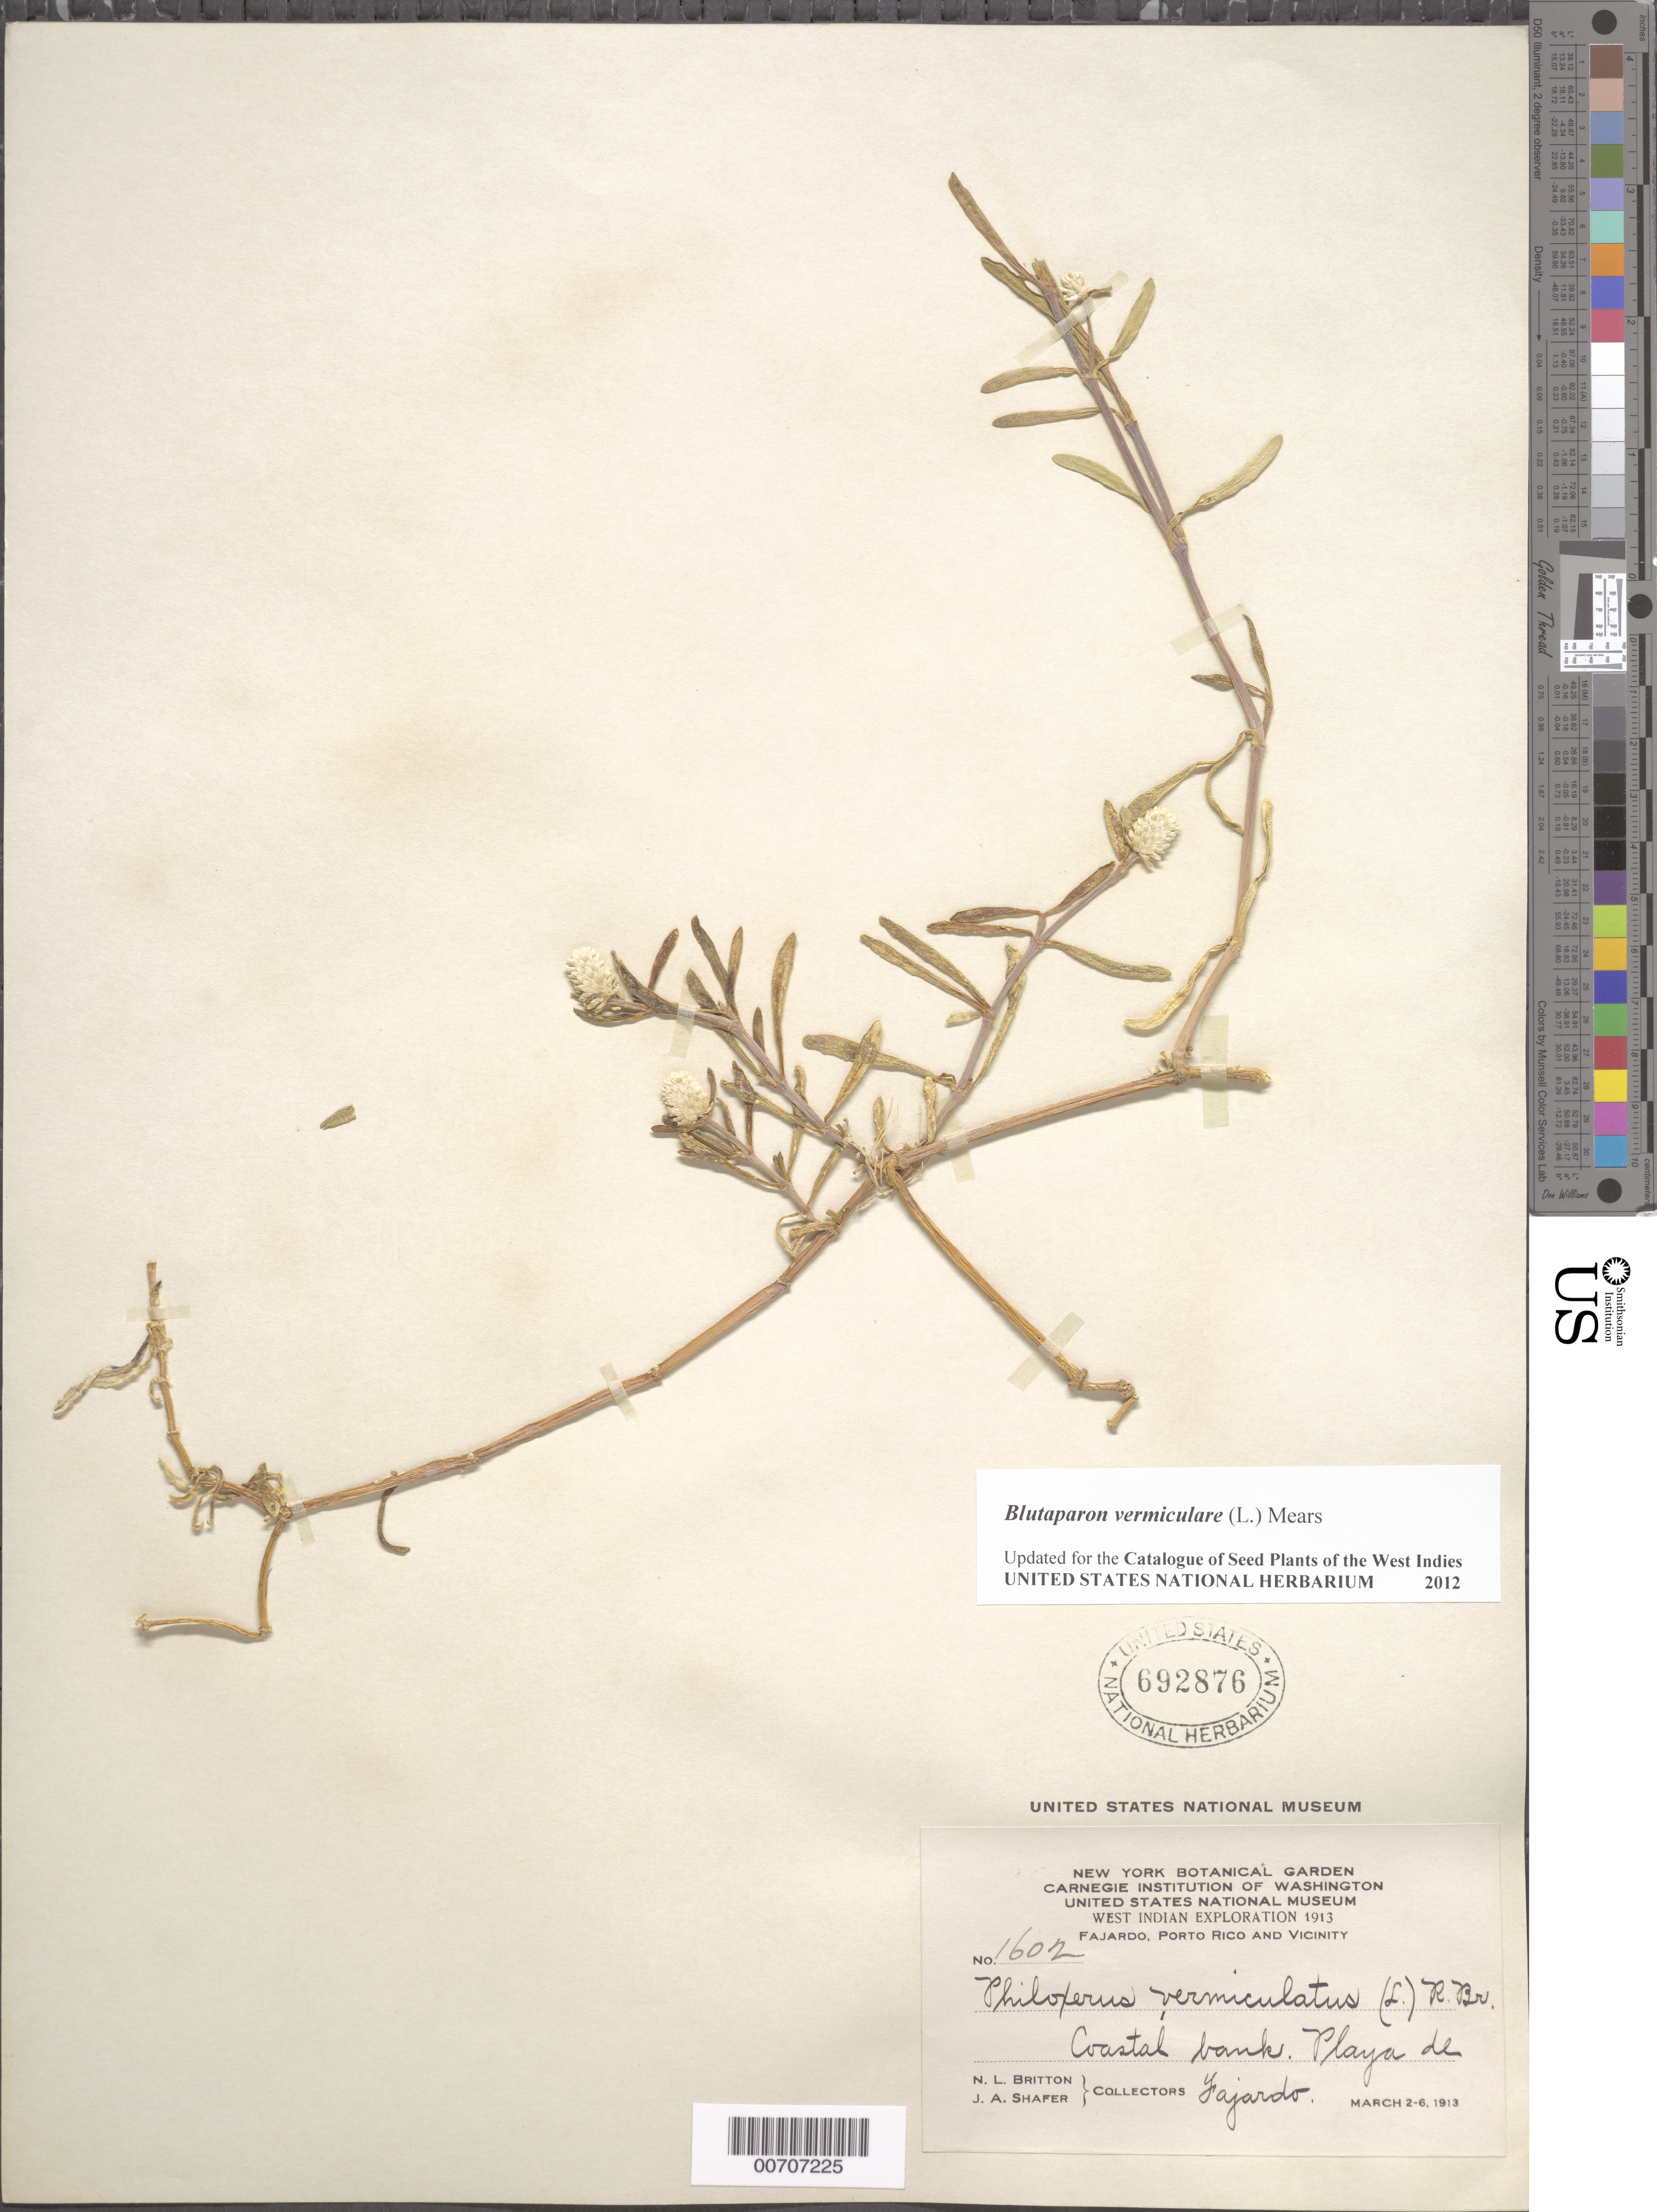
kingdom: Plantae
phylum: Tracheophyta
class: Magnoliopsida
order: Caryophyllales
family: Amaranthaceae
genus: Gomphrena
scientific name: Gomphrena vermicularis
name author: L.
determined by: Strong, Mark T., (BOT), Smithsonian Institution - National Museum of Natural History (UNITED STATES)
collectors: N. Britton & J. A. Shafer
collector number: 1602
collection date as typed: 02 Mar 1913 to 06 Mar 1913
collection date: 1913-03-02/1913-03-06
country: Puerto Rico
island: Greater Antilles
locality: Fajardo, Playa de Fajardo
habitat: Coastal bank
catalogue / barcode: US 692876